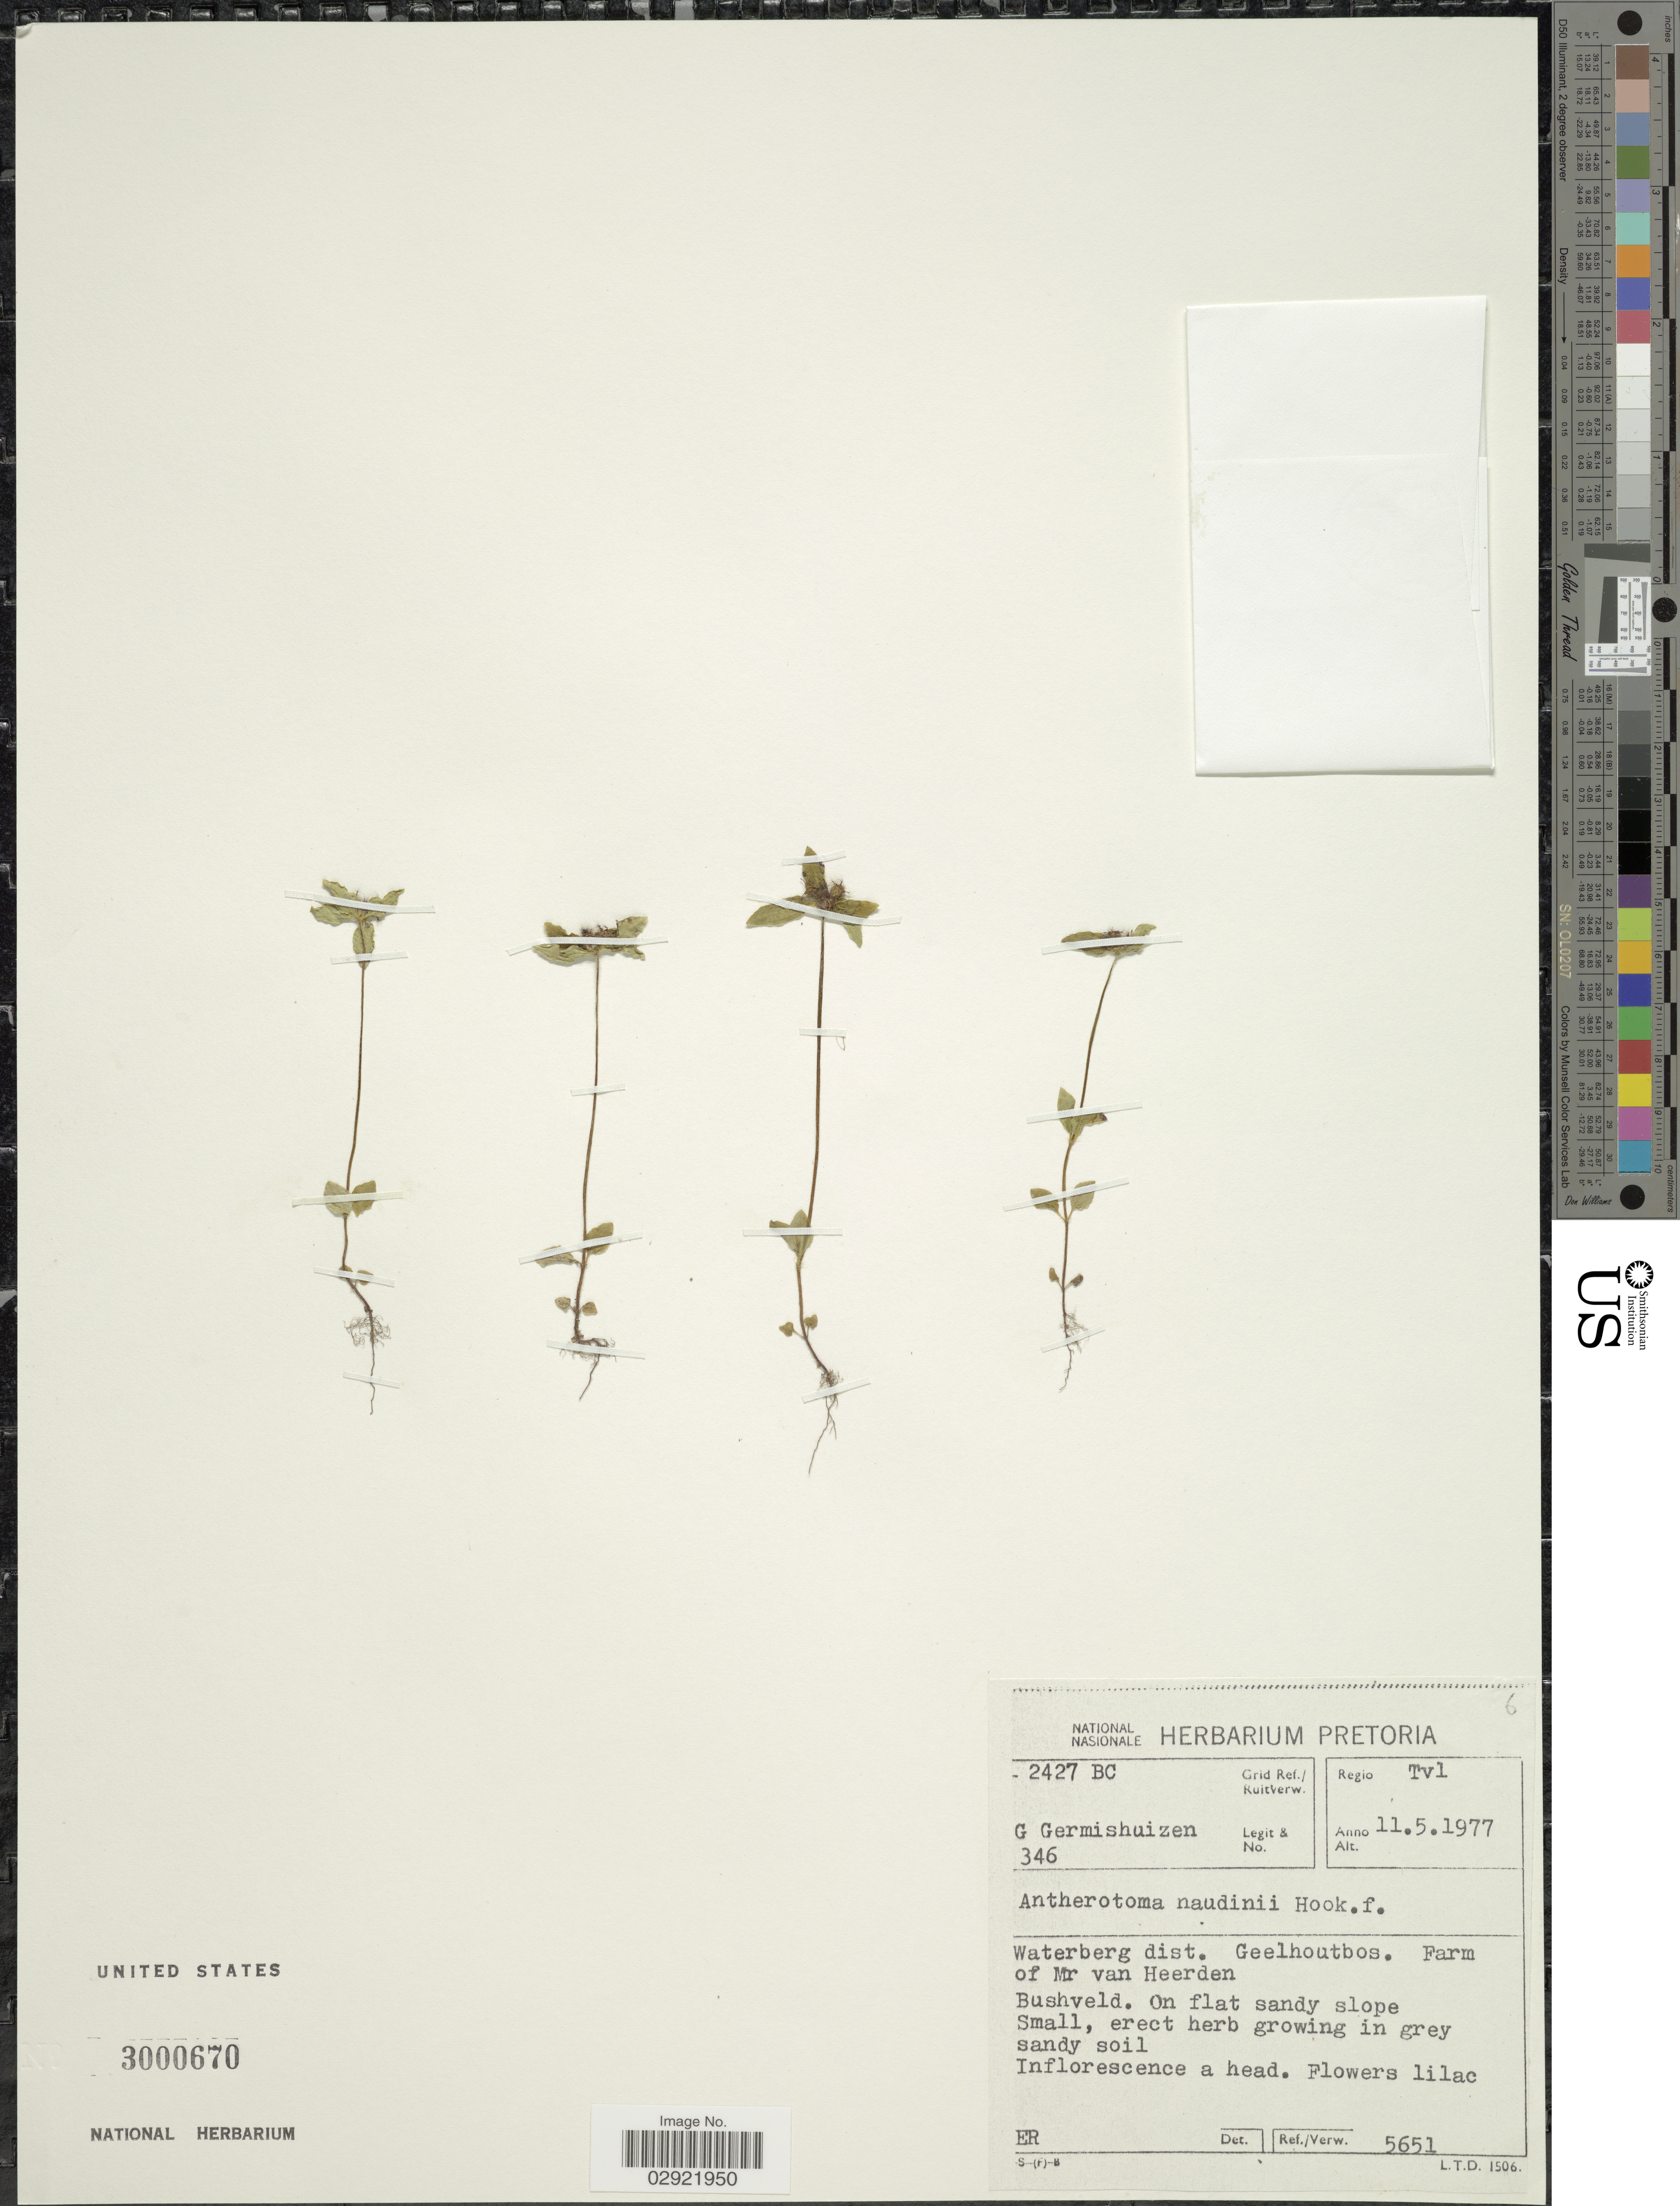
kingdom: Plantae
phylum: Tracheophyta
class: Magnoliopsida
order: Myrtales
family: Melastomataceae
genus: Antherotoma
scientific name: Antherotoma naudinii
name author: Hook. f.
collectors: G. Germishuizen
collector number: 346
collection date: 1977-05-11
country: South Africa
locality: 2427 BC Grid Ref. Regio Tvl. Waterberg dist. Geelhoutbos. Farm of Mr van Heerden.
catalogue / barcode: US 3000670